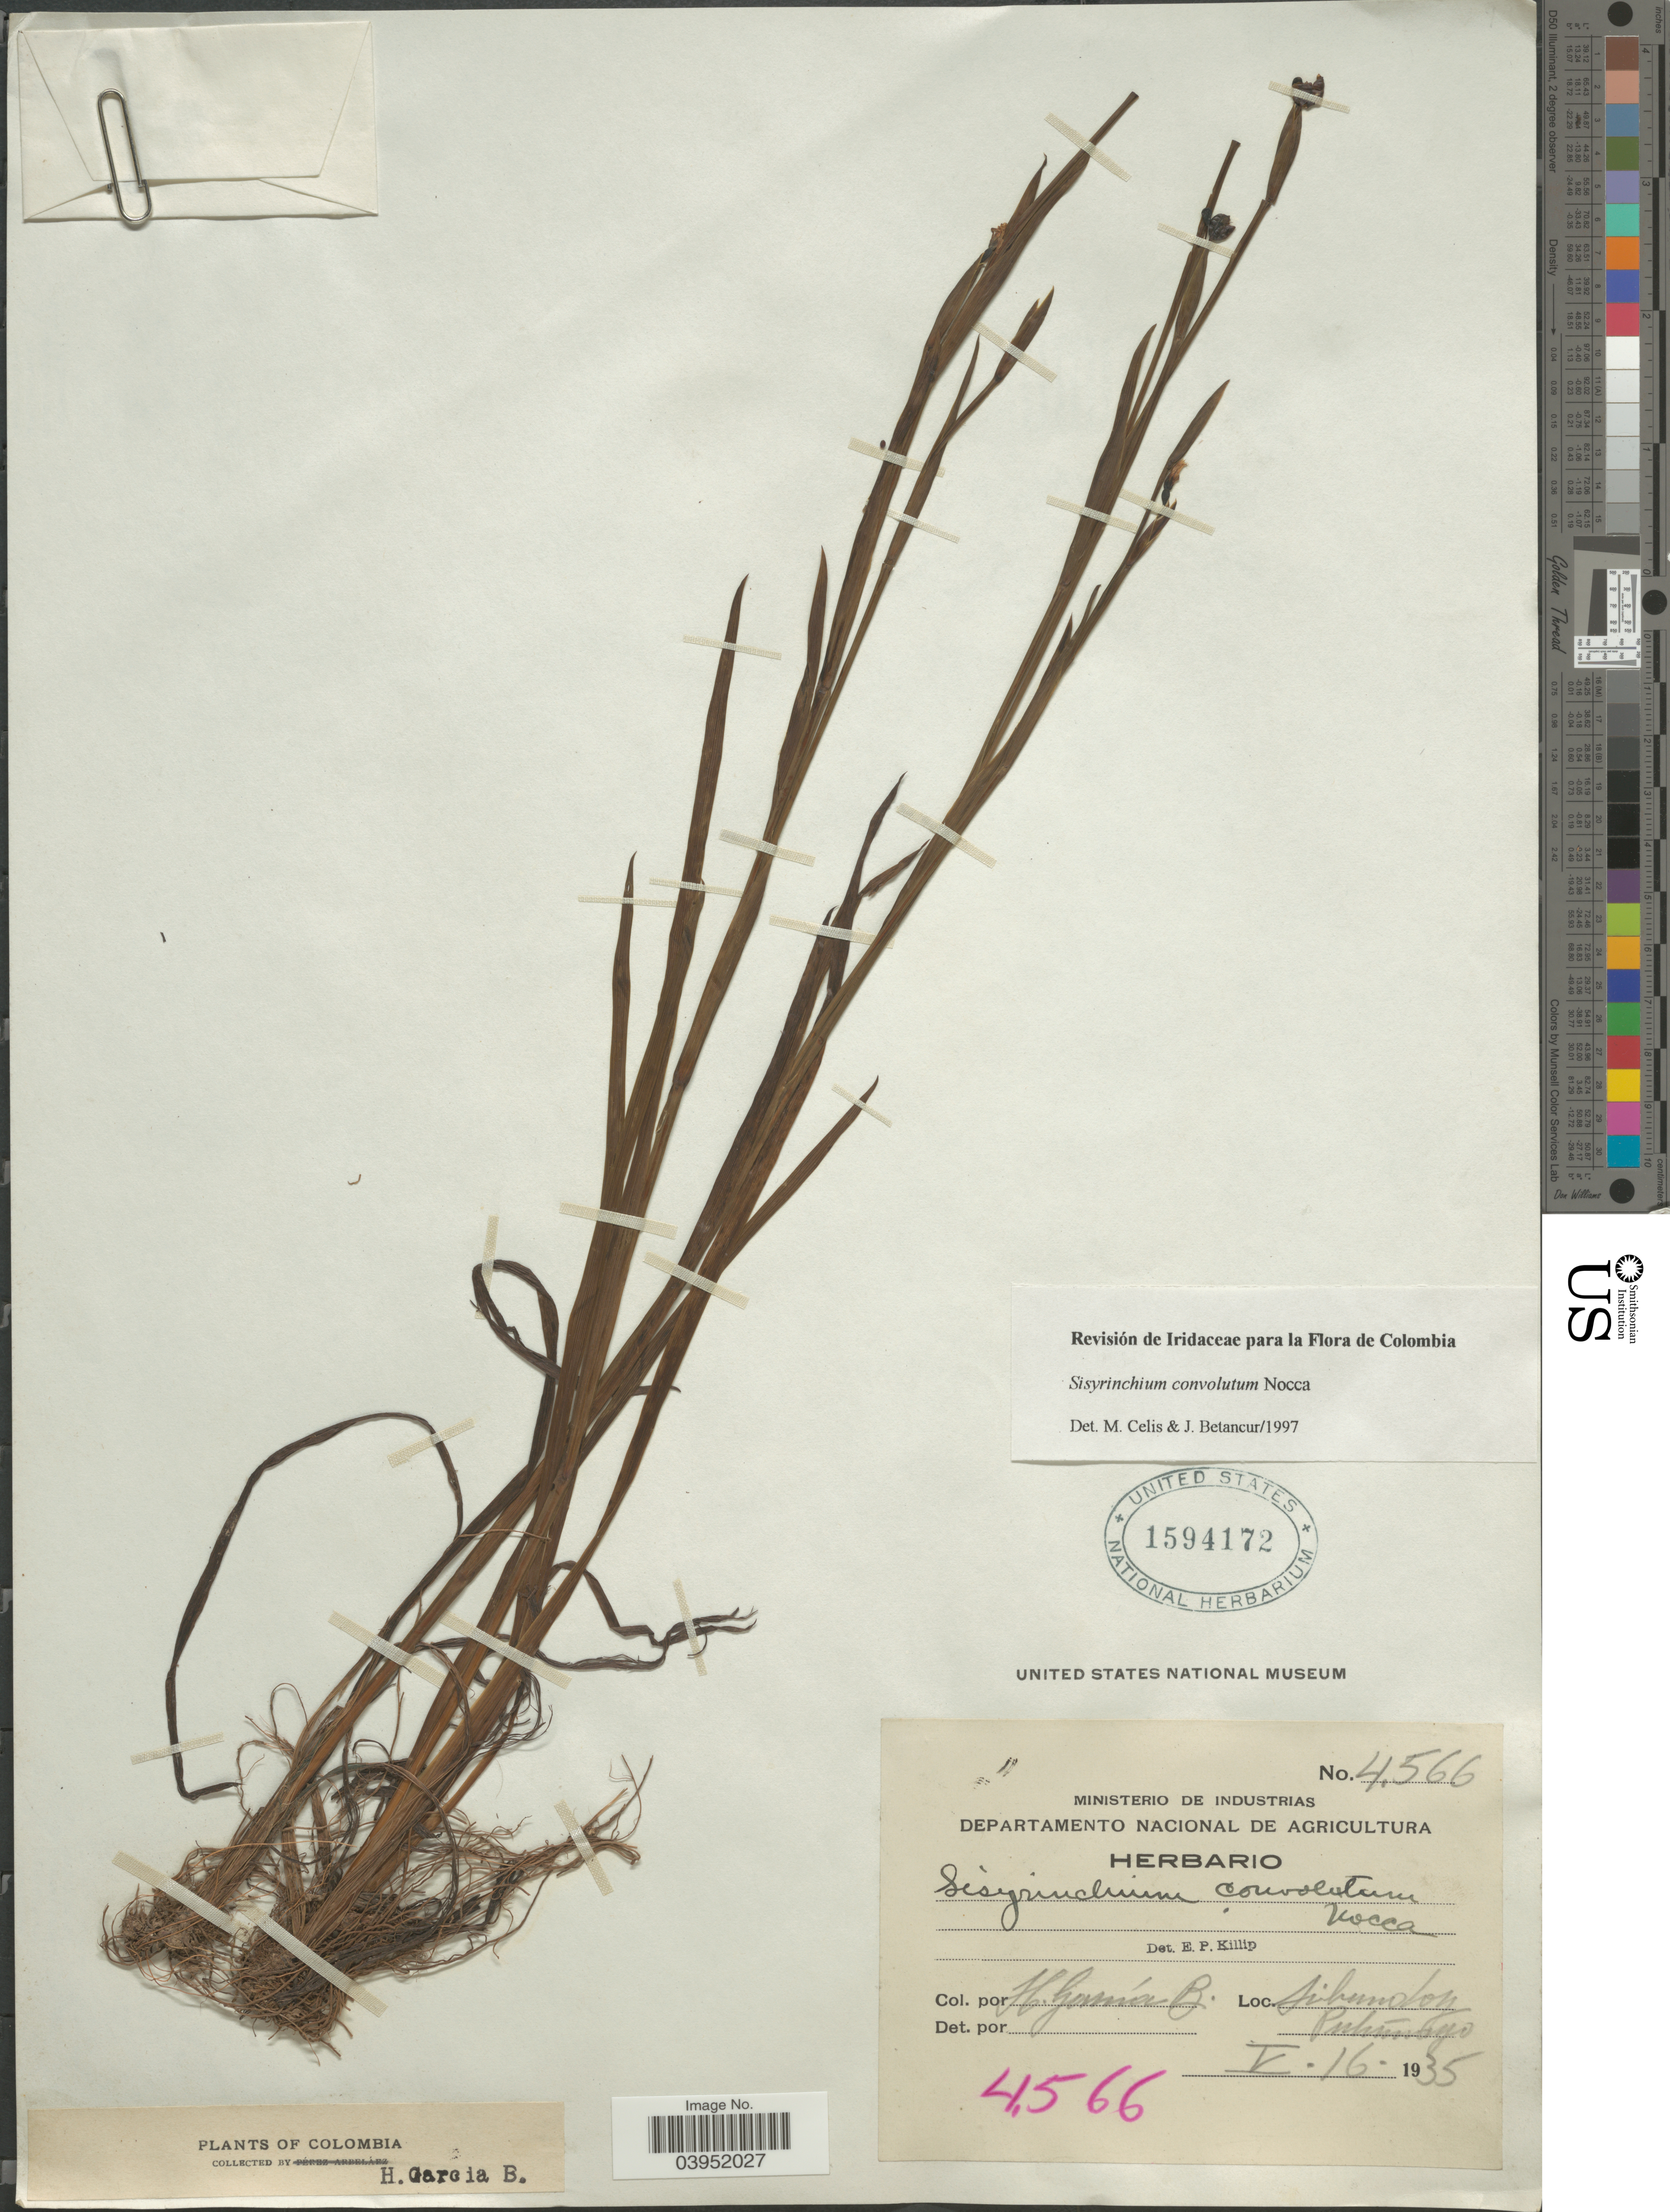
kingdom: Plantae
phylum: Tracheophyta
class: Liliopsida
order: Asparagales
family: Iridaceae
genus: Sisyrinchium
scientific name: Sisyrinchium convolutum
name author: Nocca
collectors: H. García B.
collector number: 4566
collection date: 1935-05-16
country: Colombia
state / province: Putumayo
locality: Sihundoy.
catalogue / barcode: US 1594172